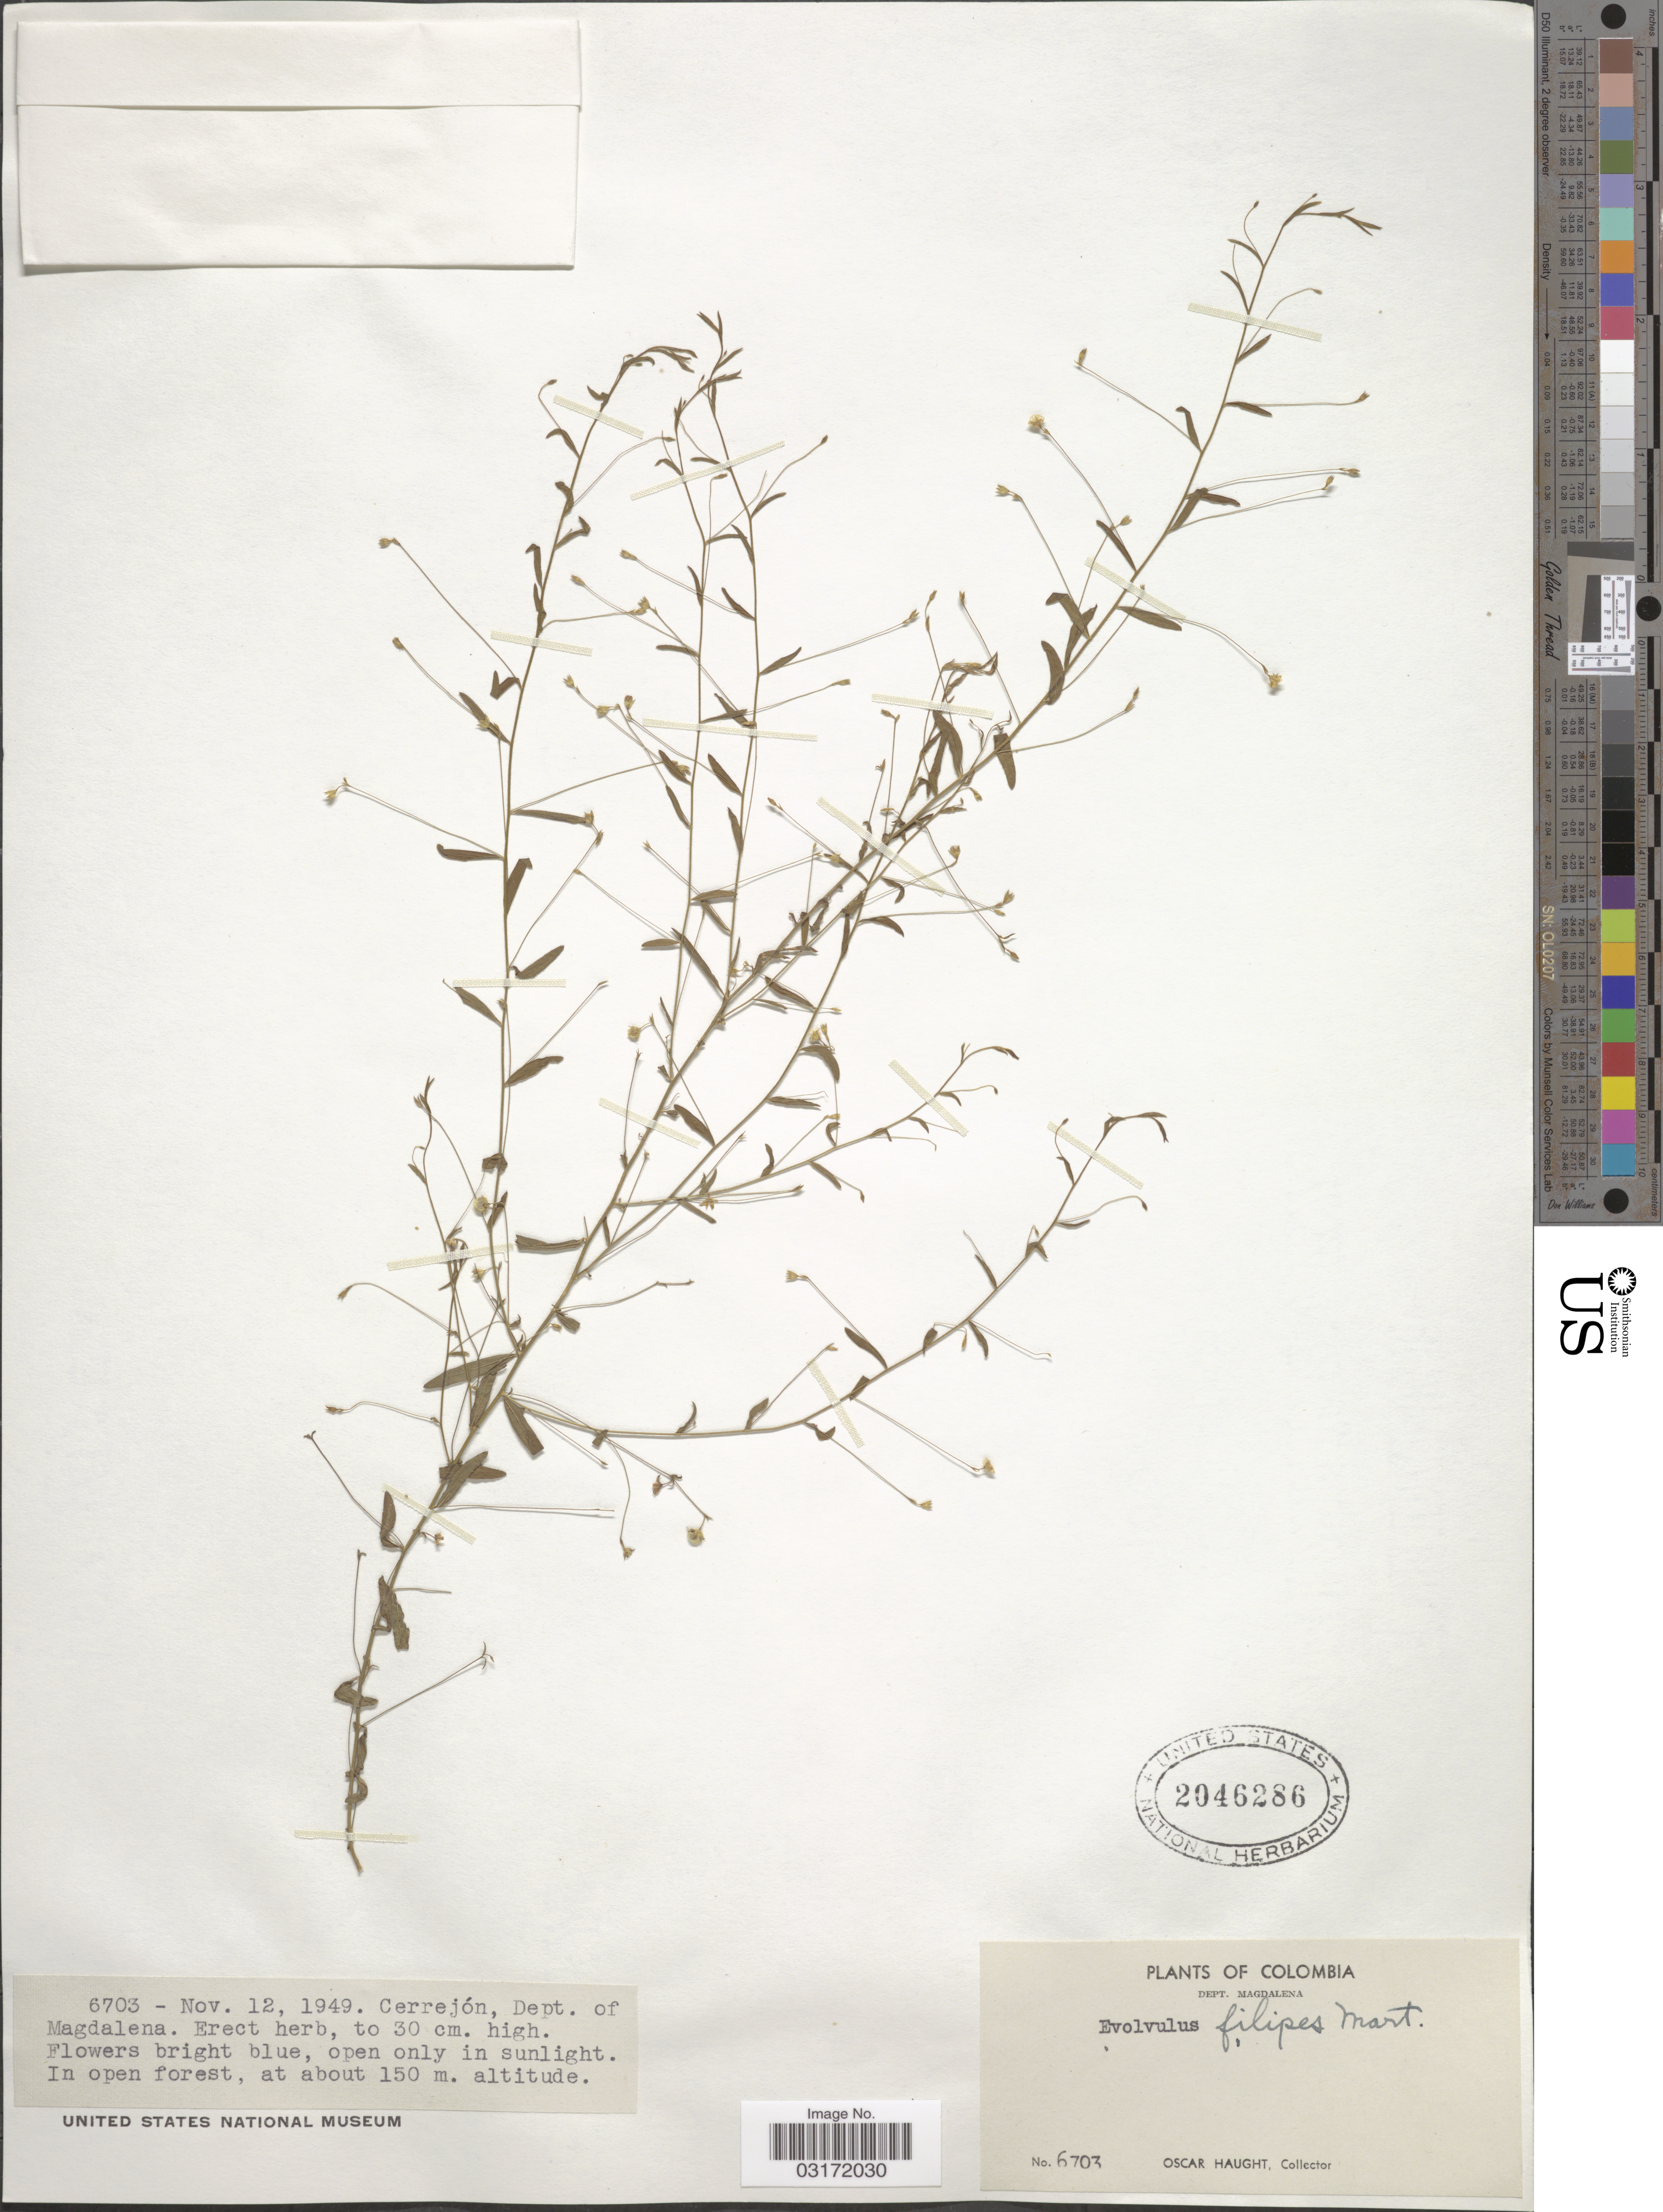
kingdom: Plantae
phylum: Tracheophyta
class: Magnoliopsida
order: Solanales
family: Convolvulaceae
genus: Evolvulus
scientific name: Evolvulus filipes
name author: Mart.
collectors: O. L. Haught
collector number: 6703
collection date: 1949-11-12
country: Colombia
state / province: Magdalena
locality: Cerrejón, Dept. of Magdalena. In open forest.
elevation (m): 150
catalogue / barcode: US 2046286